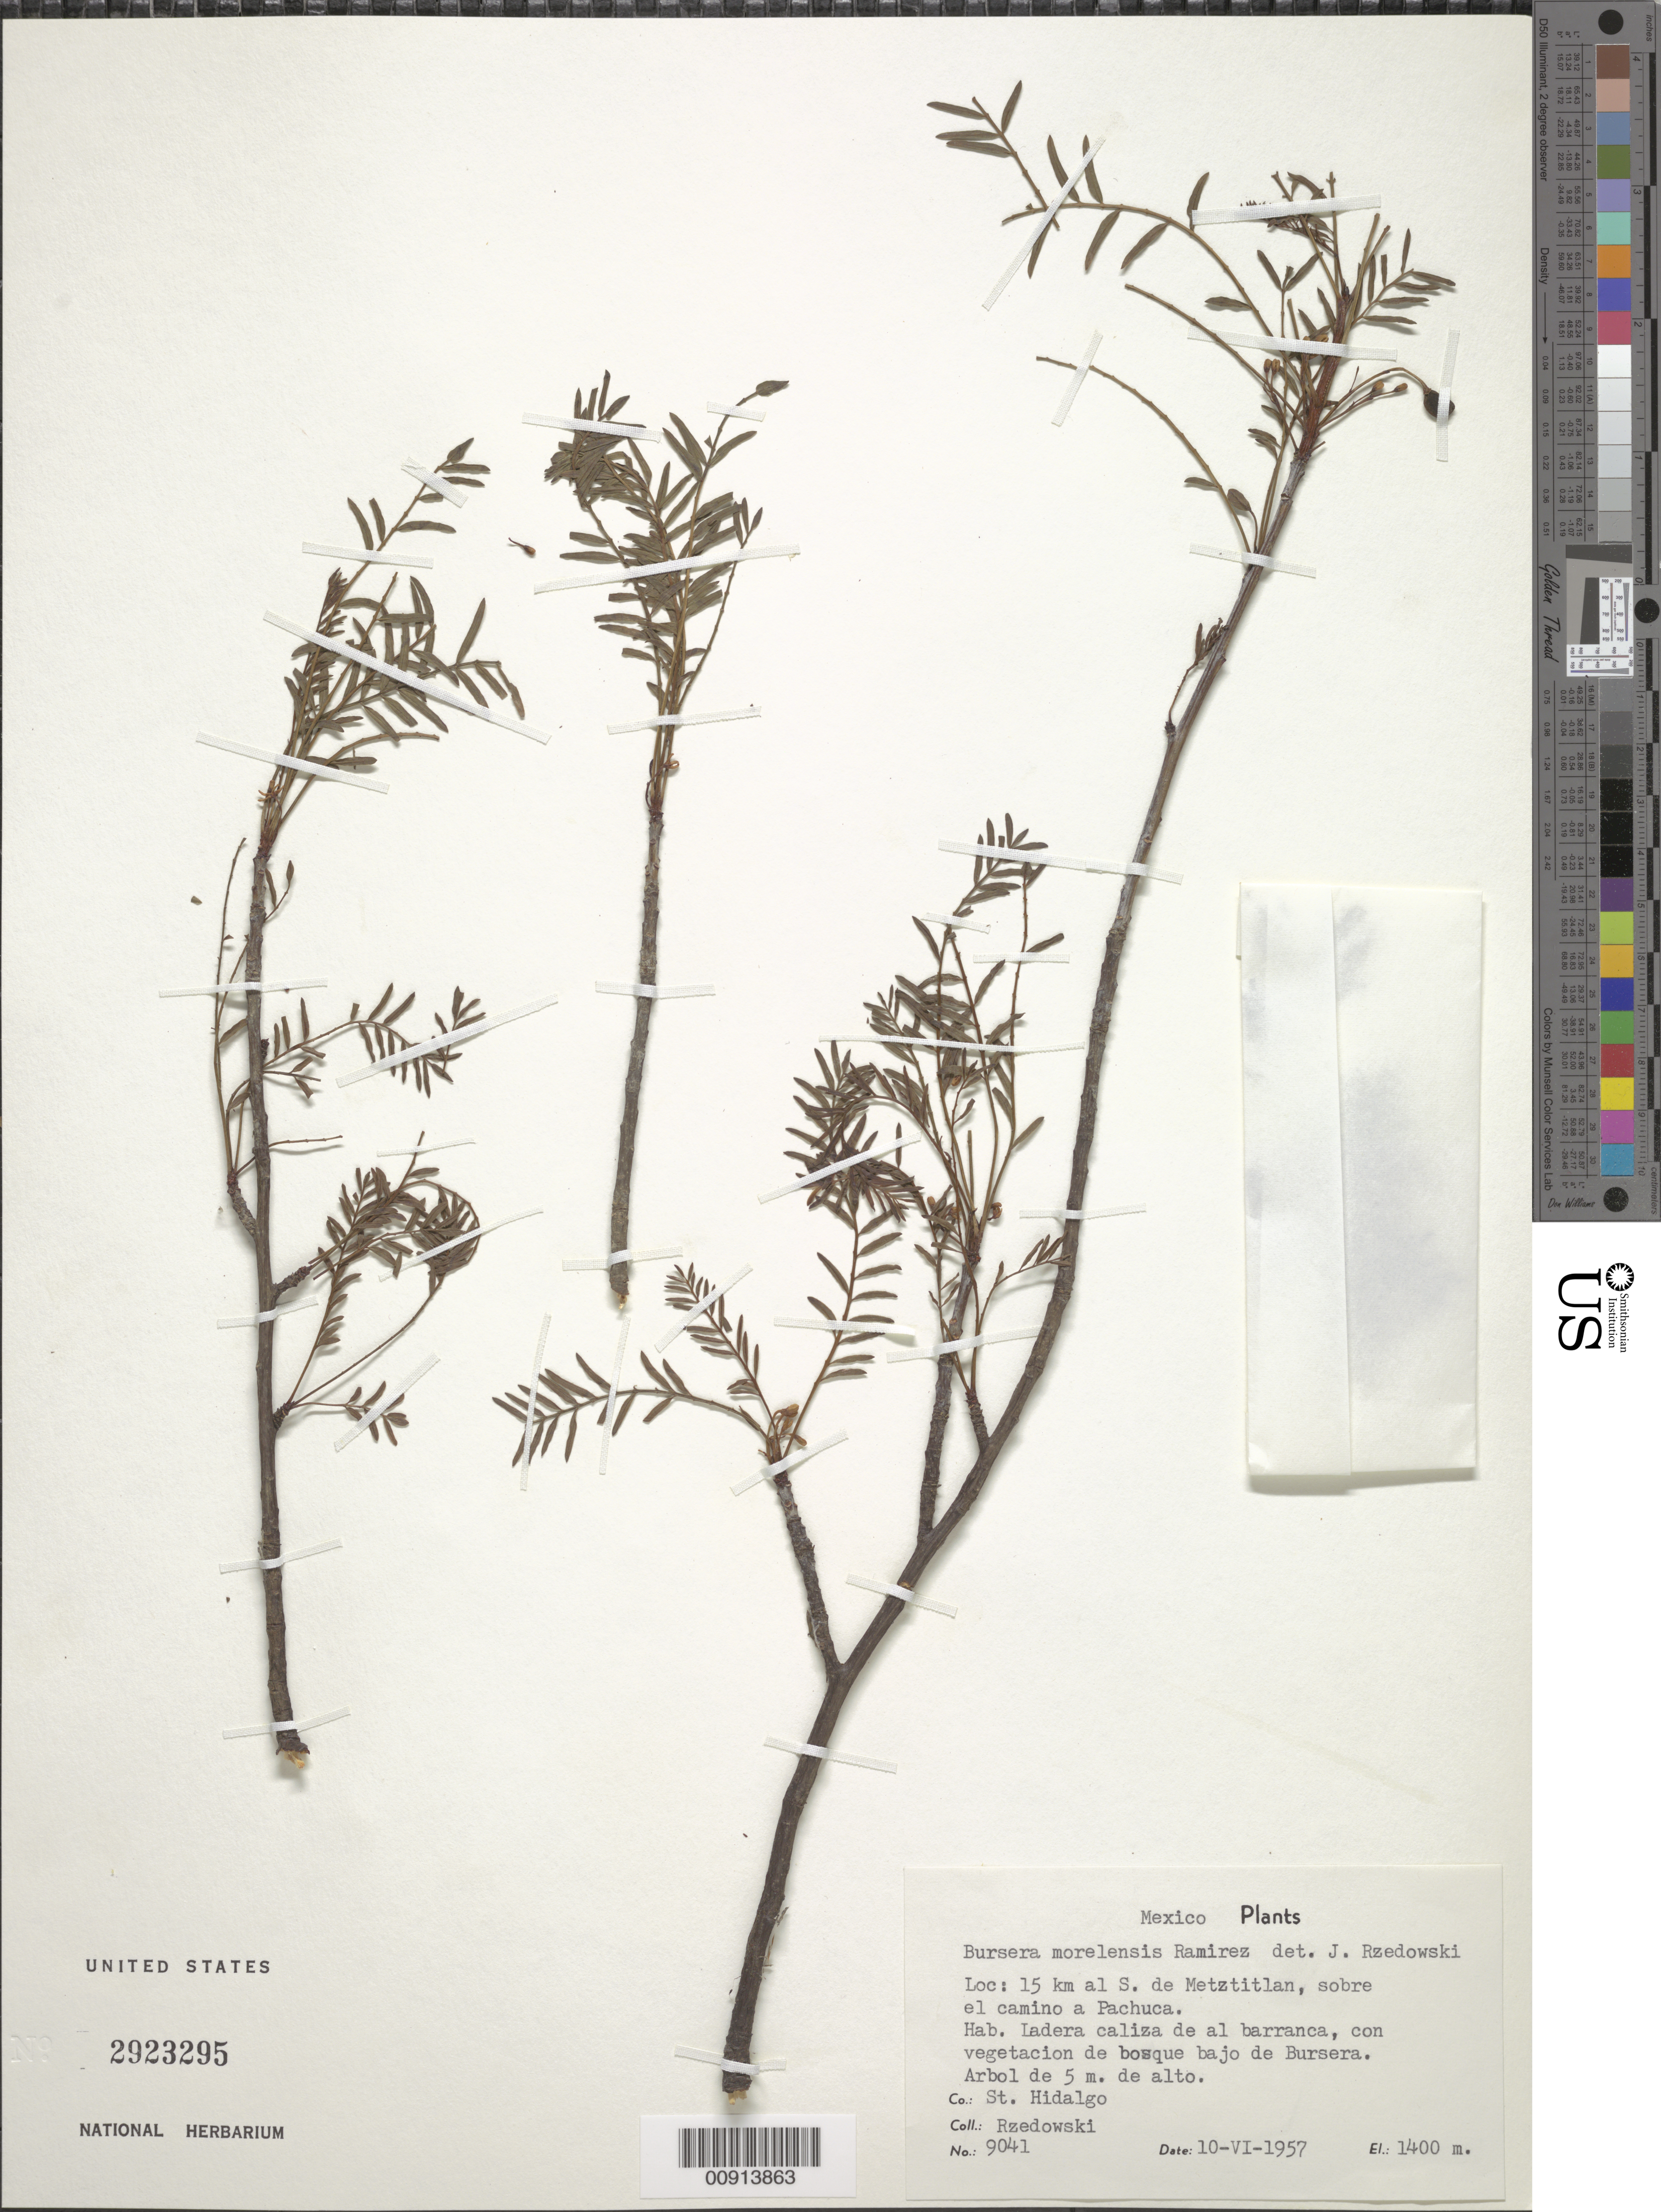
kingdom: Plantae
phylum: Tracheophyta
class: Magnoliopsida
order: Sapindales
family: Burseraceae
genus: Bursera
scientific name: Bursera morelensis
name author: Ramírez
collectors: J. Rzedowski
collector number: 9041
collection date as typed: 10 Jun 1957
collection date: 1957-06-10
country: Mexico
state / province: Hidalgo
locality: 15 km al S. de Meztitlán, sobre el camino a Pachuca, Hidalgo.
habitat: Ladera caliza de al barranca, con vegetación de bosque bajo de Bursera.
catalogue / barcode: US 2923295